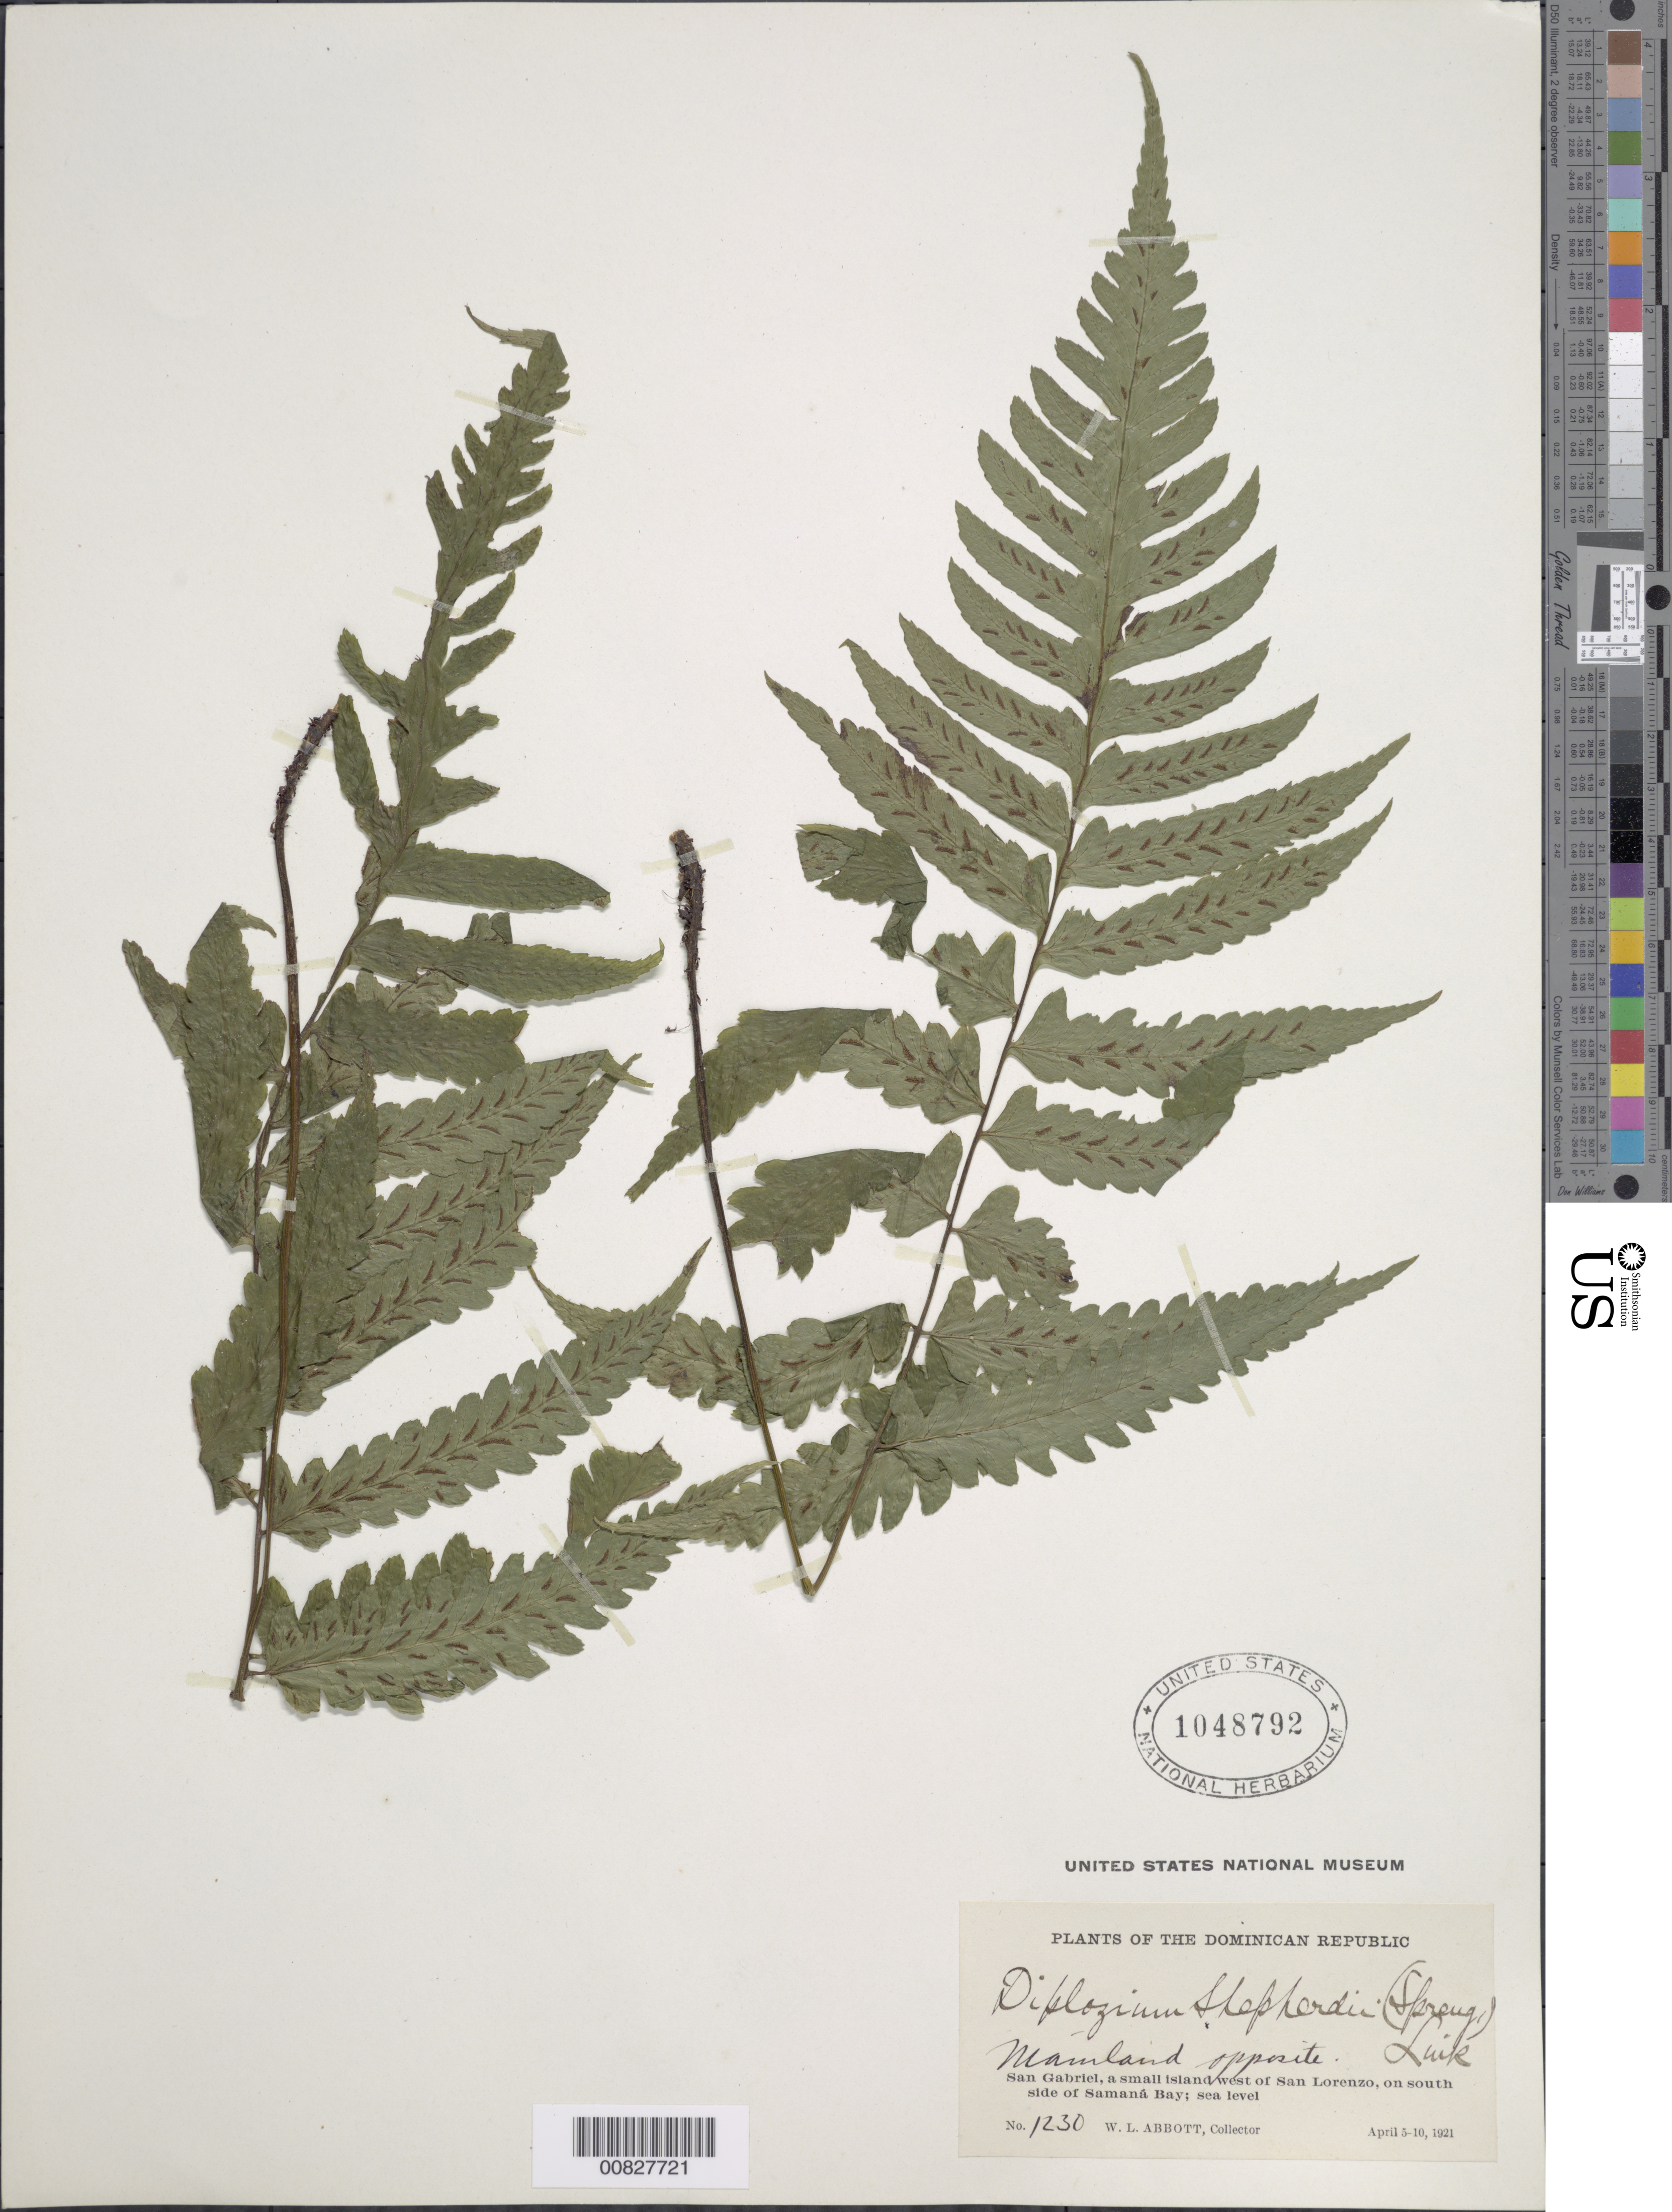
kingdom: Plantae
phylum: Tracheophyta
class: Polypodiopsida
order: Polypodiales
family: Athyriaceae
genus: Diplazium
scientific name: Diplazium cristatum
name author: (Desr.) Alston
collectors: W. L. Abbott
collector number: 1230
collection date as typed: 05 Apr 1921 to 10 Apr 1921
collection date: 1921-04-05/1921-04-10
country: Dominican Republic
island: Hispaniola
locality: Samaná Bay, S side; mainland opposite San Gabriel, island W of San Lorenzo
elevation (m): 0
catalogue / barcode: US 1048792